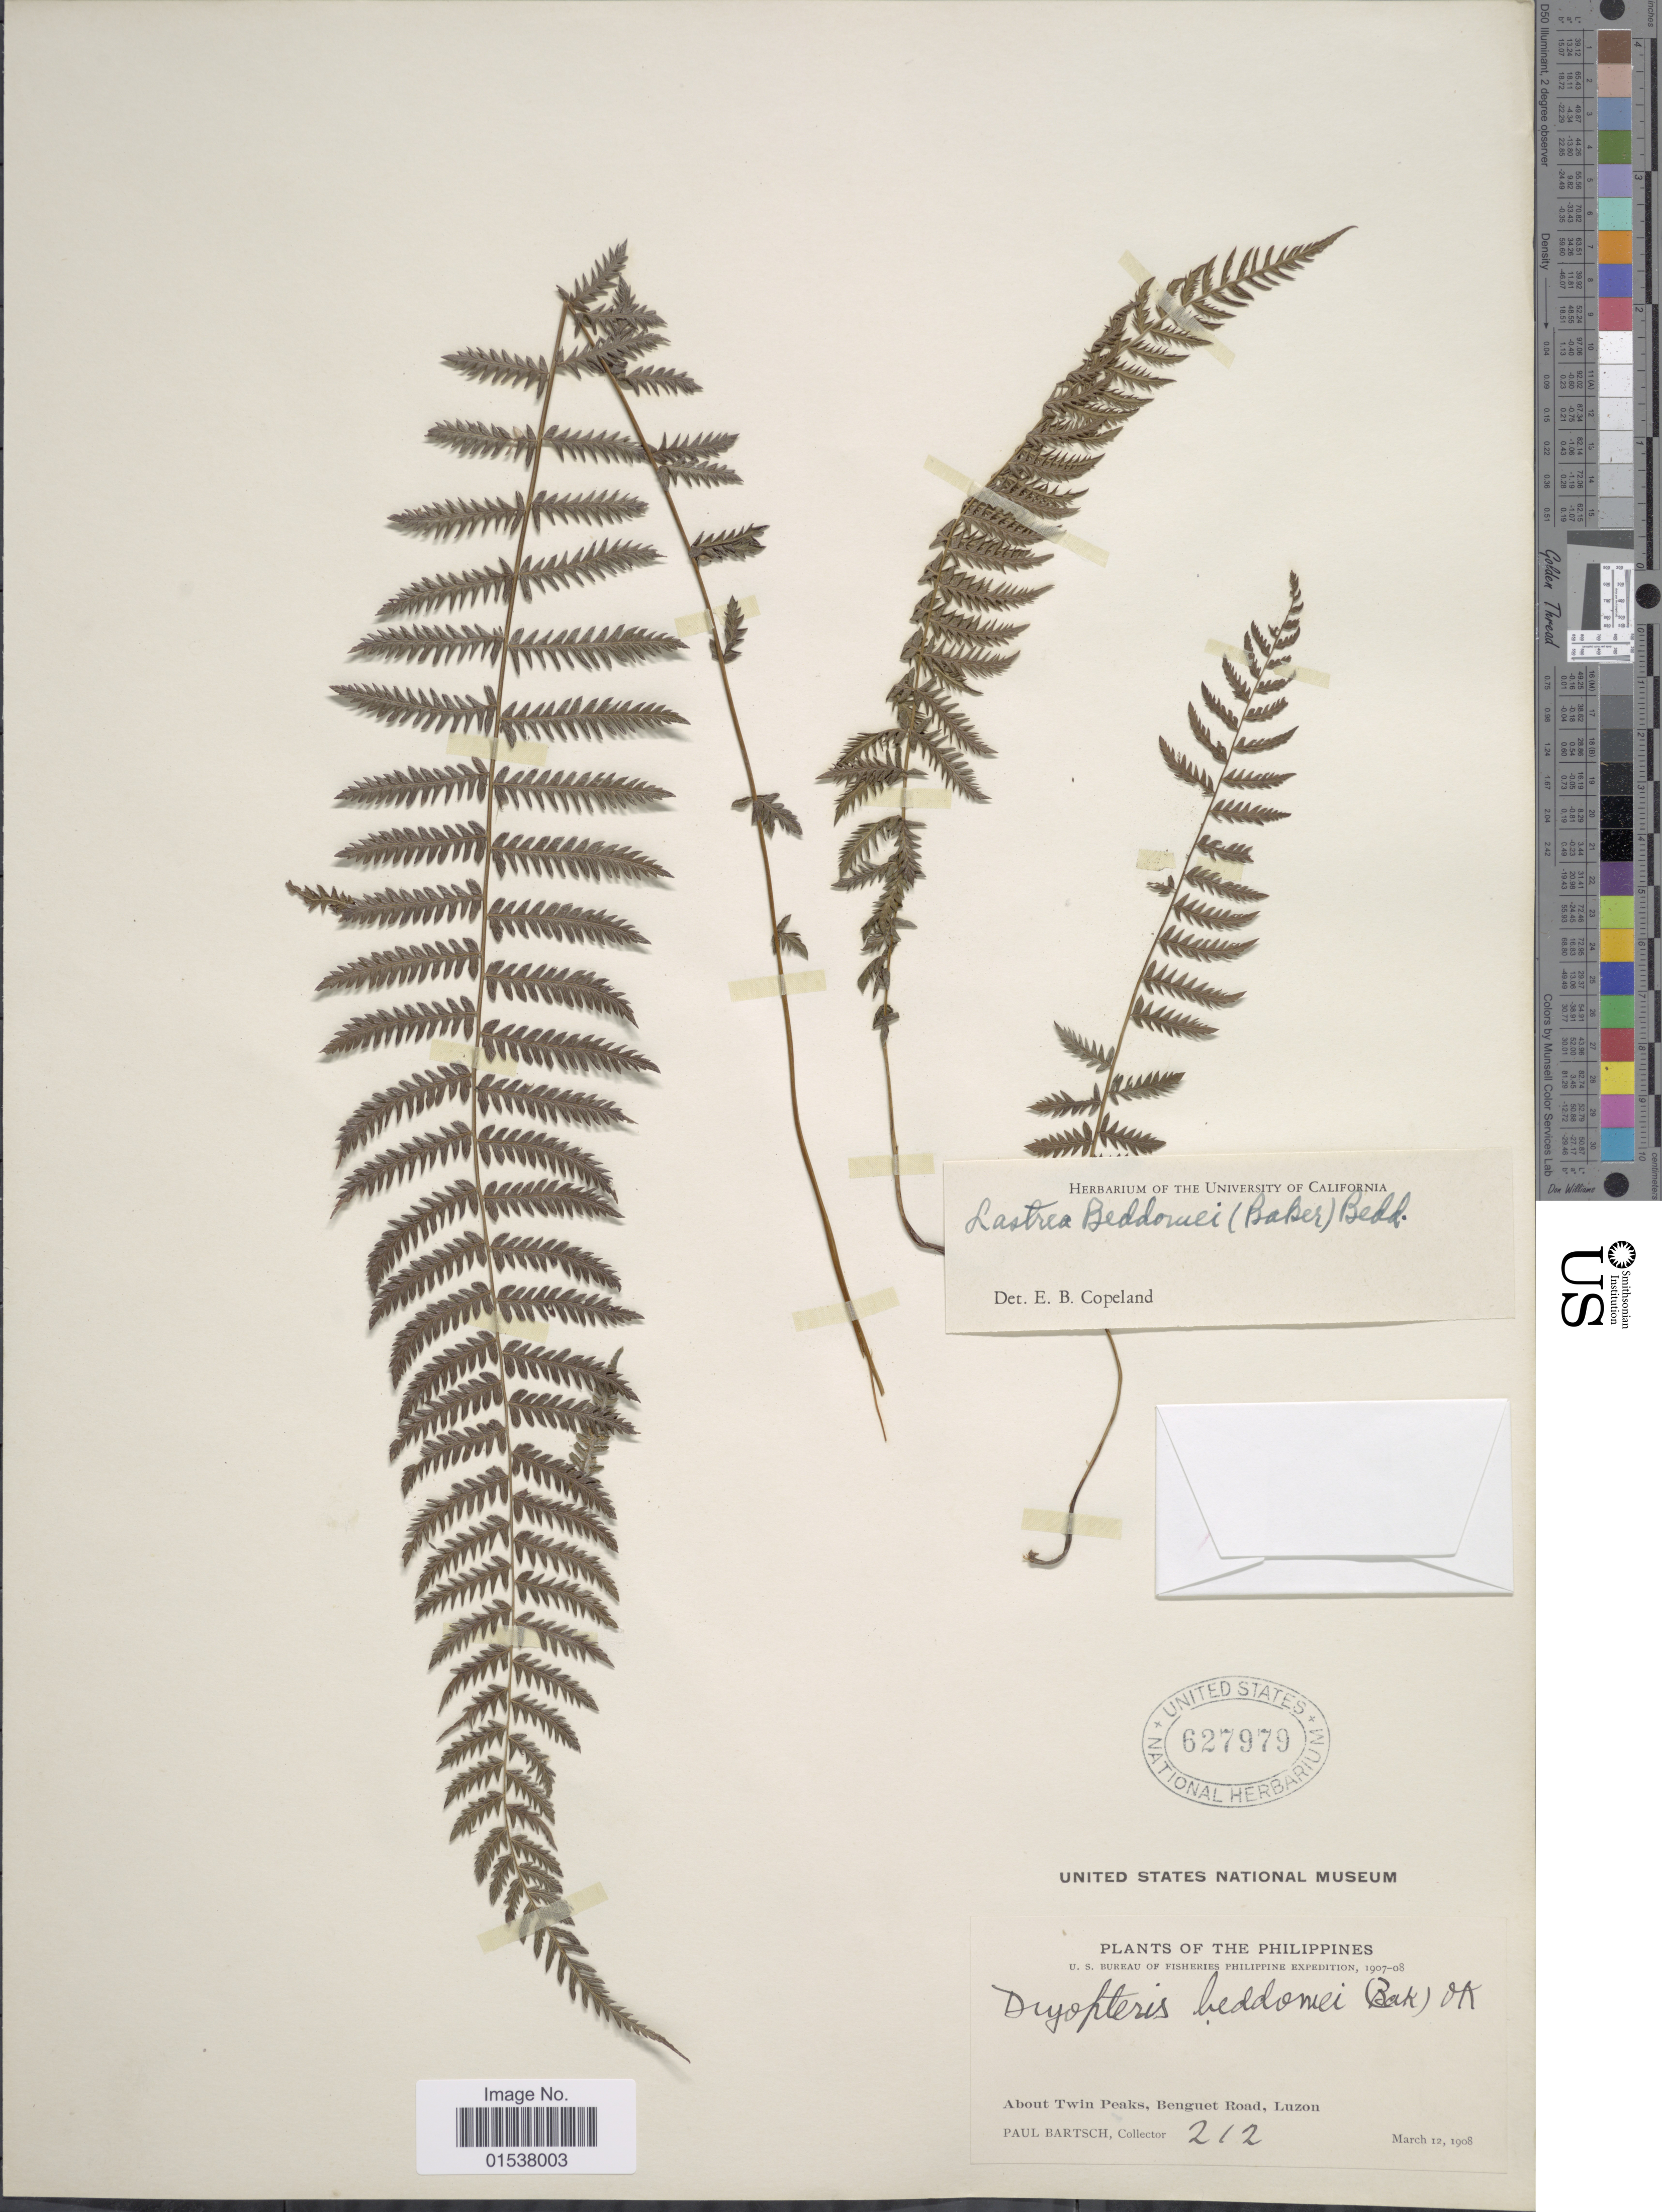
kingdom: Plantae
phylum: Tracheophyta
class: Polypodiopsida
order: Polypodiales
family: Thelypteridaceae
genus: Parathelypteris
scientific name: Parathelypteris beddomei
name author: (Baker) Ching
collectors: P. Bartsch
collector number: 212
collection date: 1908-03-12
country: Philippines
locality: About Twin Peaks, Benguet Road, Luzon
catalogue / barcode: US 627979